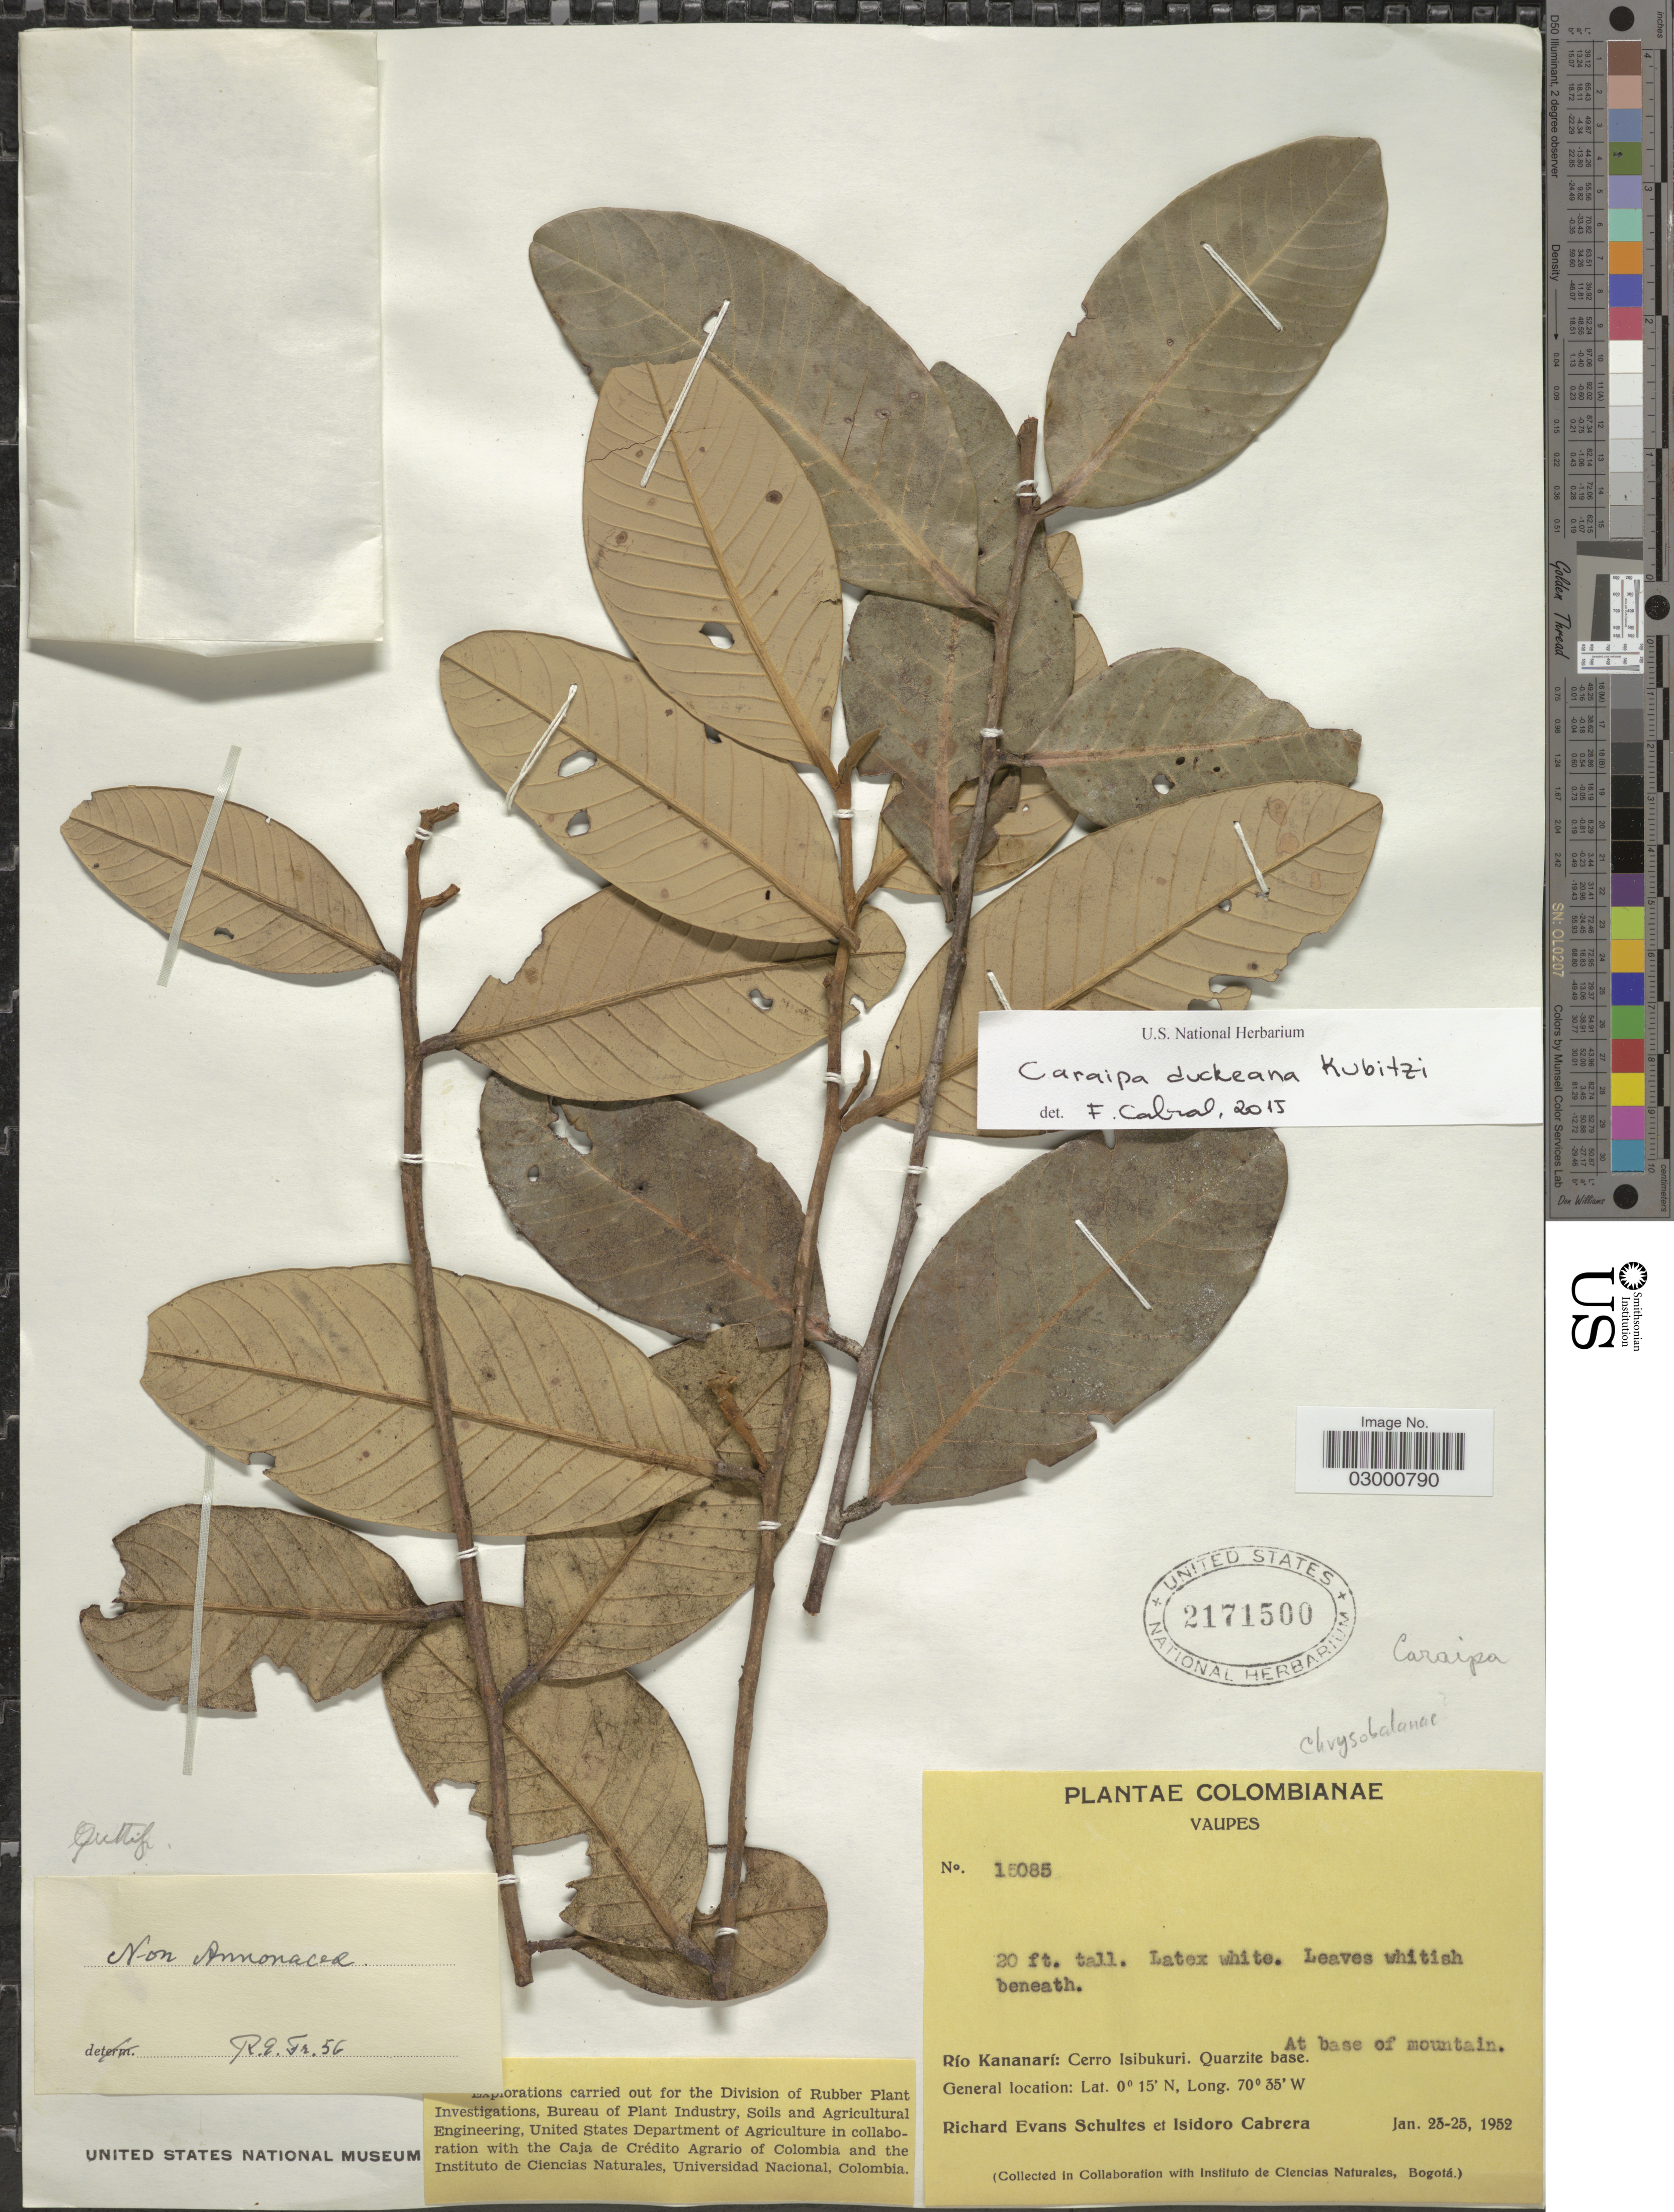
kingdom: Plantae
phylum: Tracheophyta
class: Magnoliopsida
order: Malpighiales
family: Calophyllaceae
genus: Caraipa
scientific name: Caraipa duckeana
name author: Kubitzki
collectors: R. E. Schultes & I. Cabrera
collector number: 15085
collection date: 1952-01-23/1952-01-25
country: Colombia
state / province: Vaupés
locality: Río Kananarí: Cerro Isibukuri. Quarzite base. At base of mountain.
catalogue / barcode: US 2171500